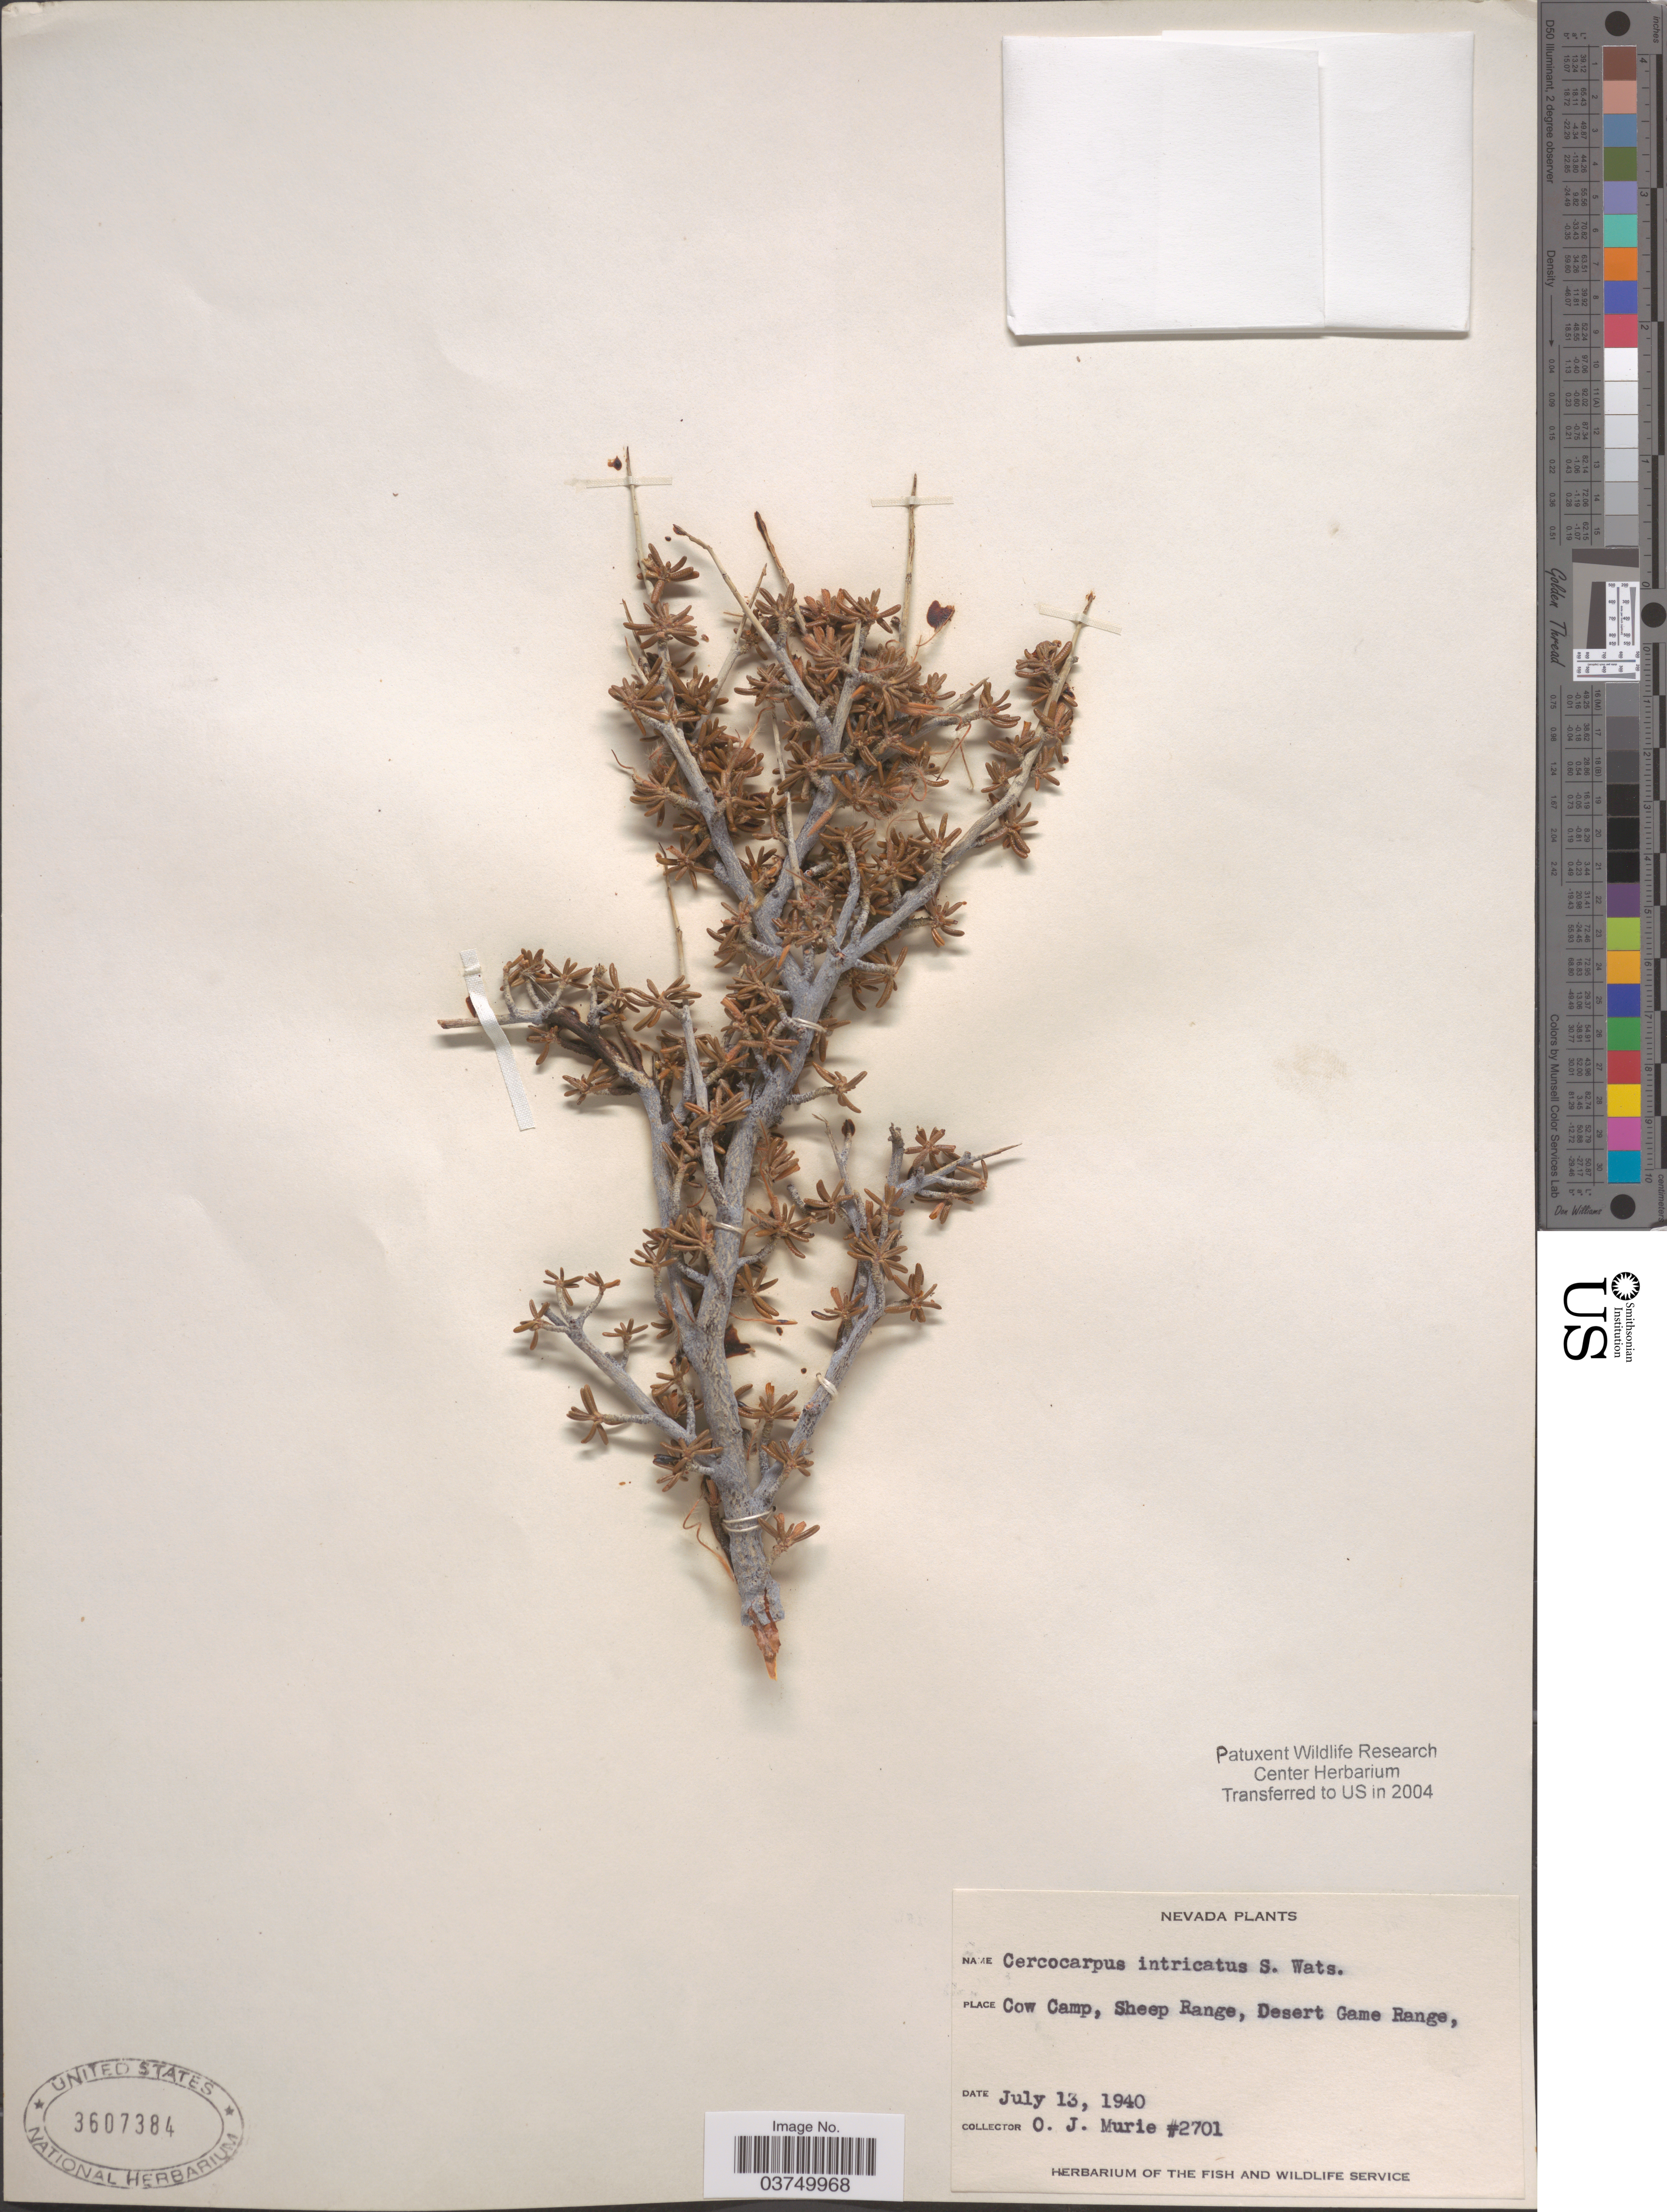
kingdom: Plantae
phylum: Tracheophyta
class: Magnoliopsida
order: Rosales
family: Rosaceae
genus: Cercocarpus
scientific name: Cercocarpus ledifolius var. intricatus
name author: Nutt.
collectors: O. Murie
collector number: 2701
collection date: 1940-07-13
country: United States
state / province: Nevada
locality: Cow Camp, Sheep Range, Desert Game Range.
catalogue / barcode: US 3607384